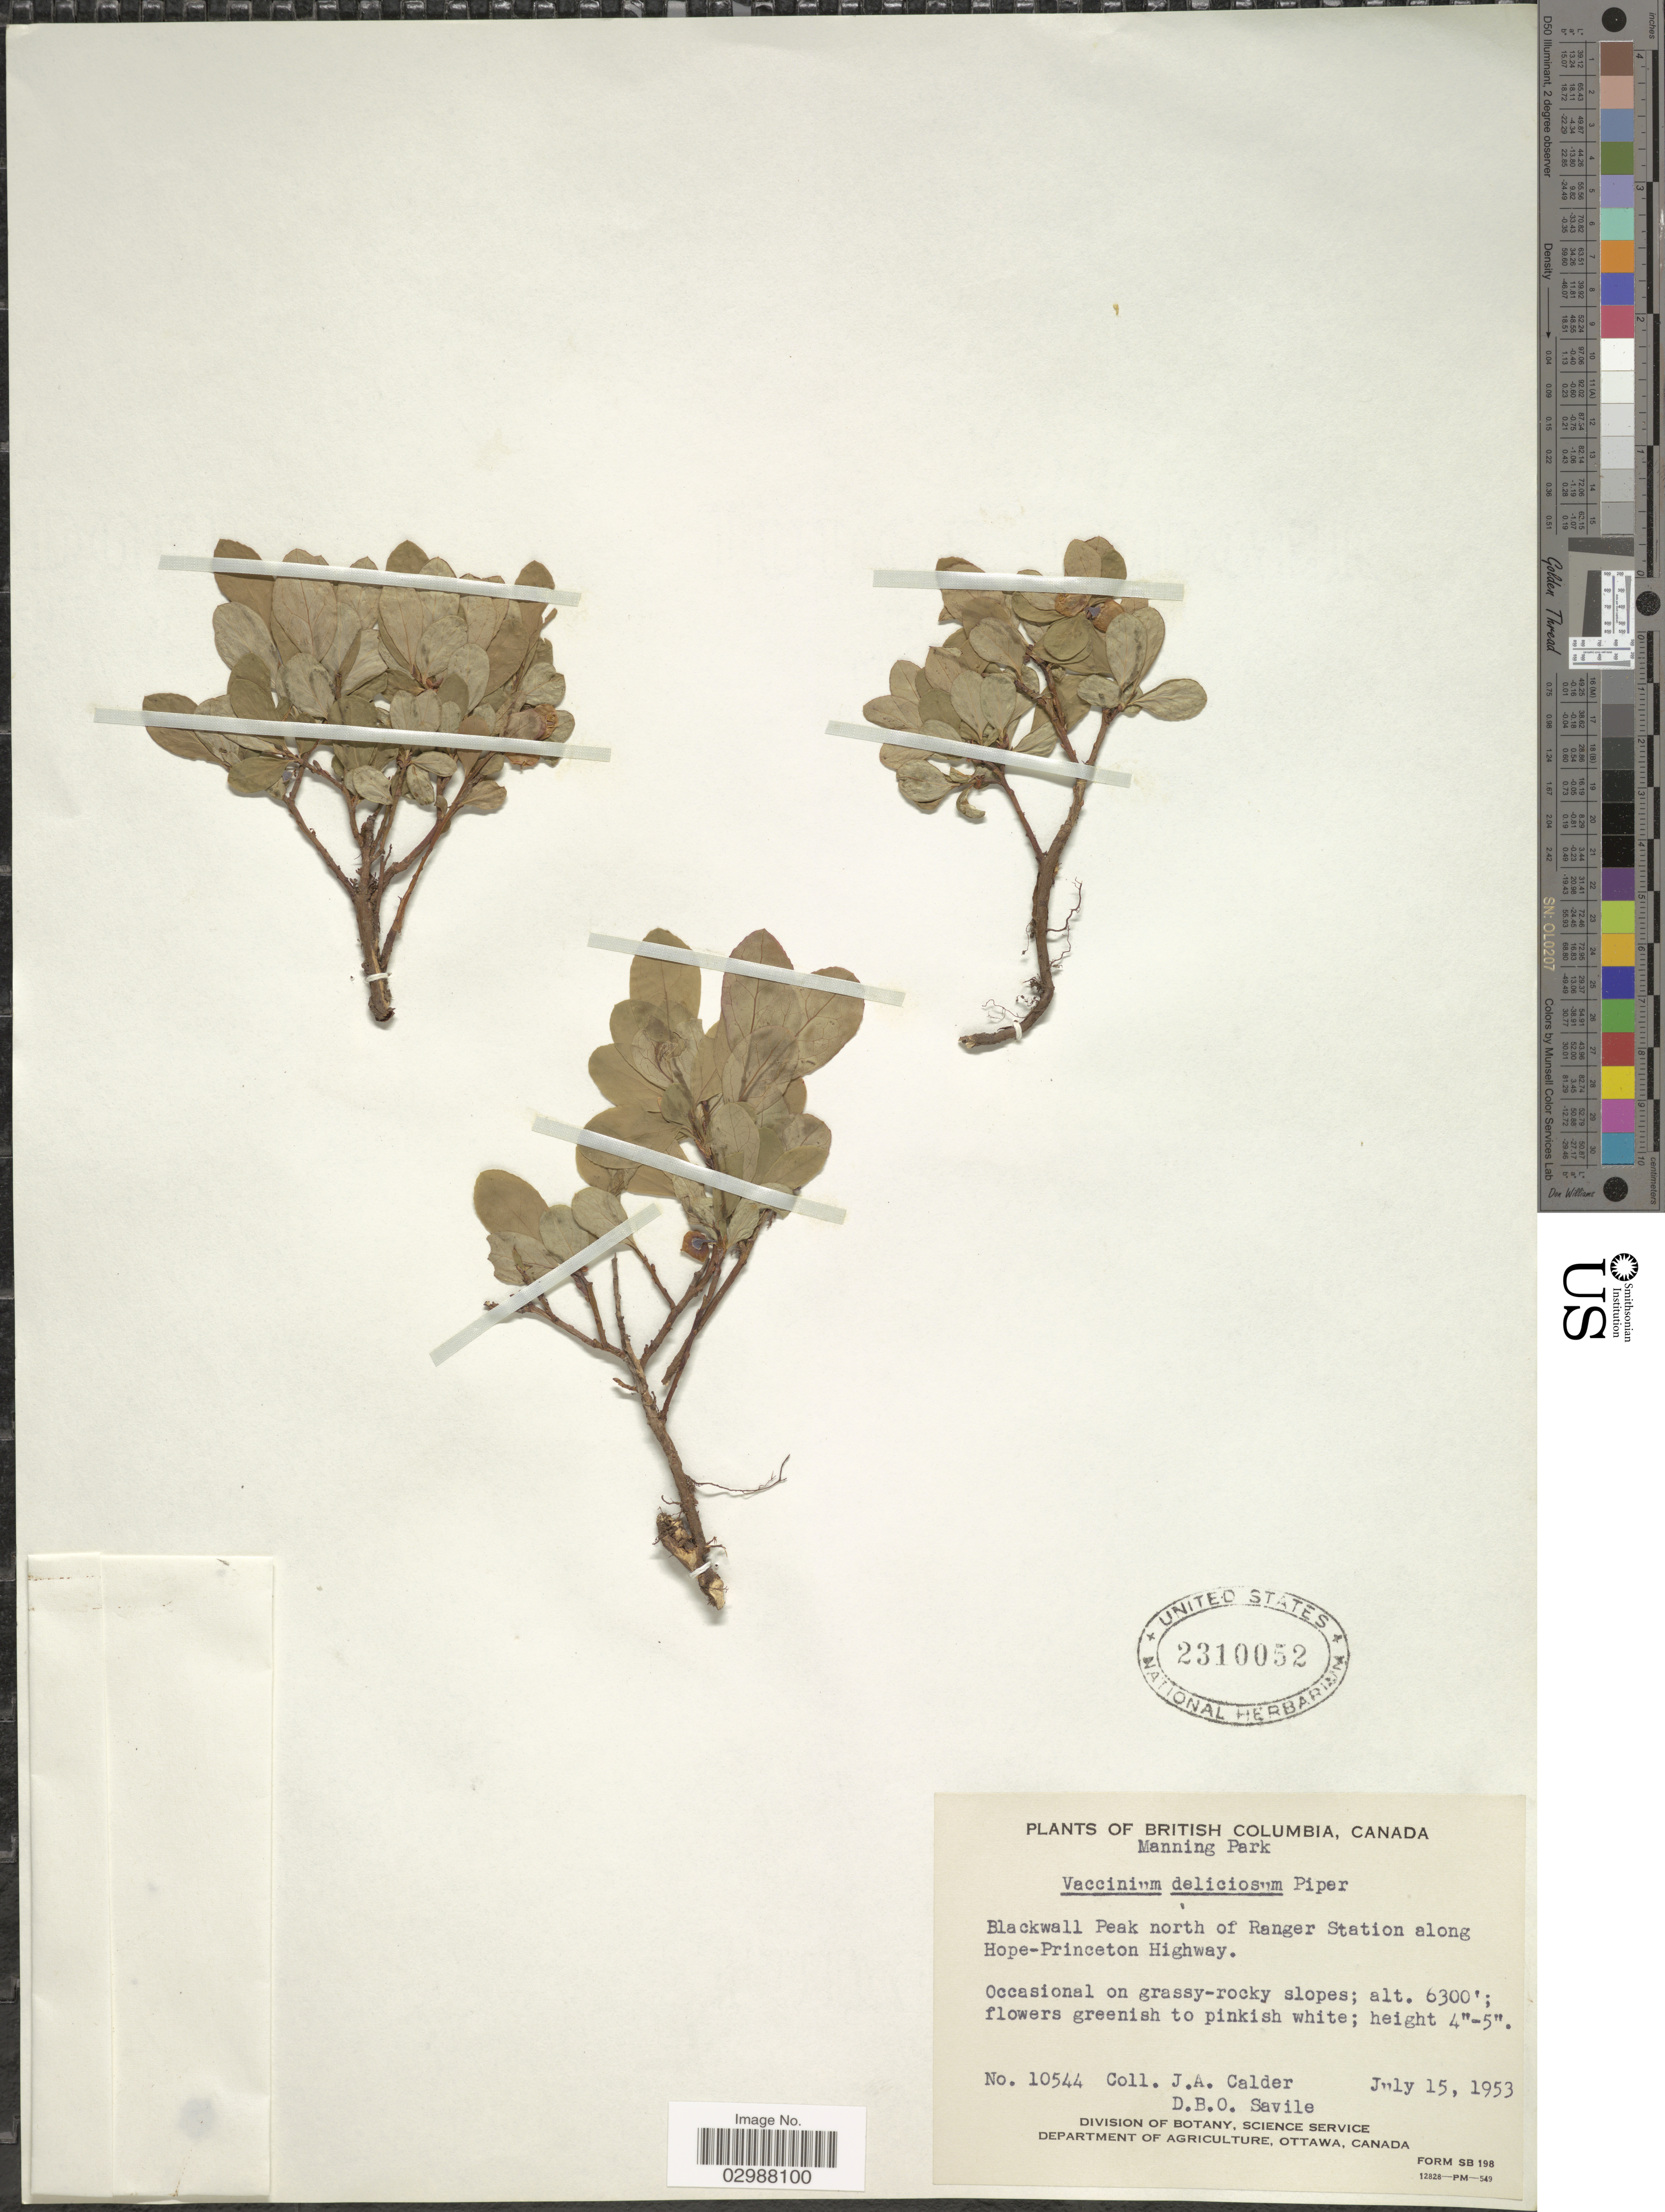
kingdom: Plantae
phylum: Tracheophyta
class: Magnoliopsida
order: Ericales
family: Ericaceae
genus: Vaccinium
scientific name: Vaccinium deliciosum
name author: Piper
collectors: J. A. Calder & D. Savile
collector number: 10544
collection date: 1953-07-15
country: Canada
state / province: British Columbia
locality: Manning Park. Blackwall Peak north of Ranger Station along Hope-Princeton Highway.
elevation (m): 1920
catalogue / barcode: US 2310052